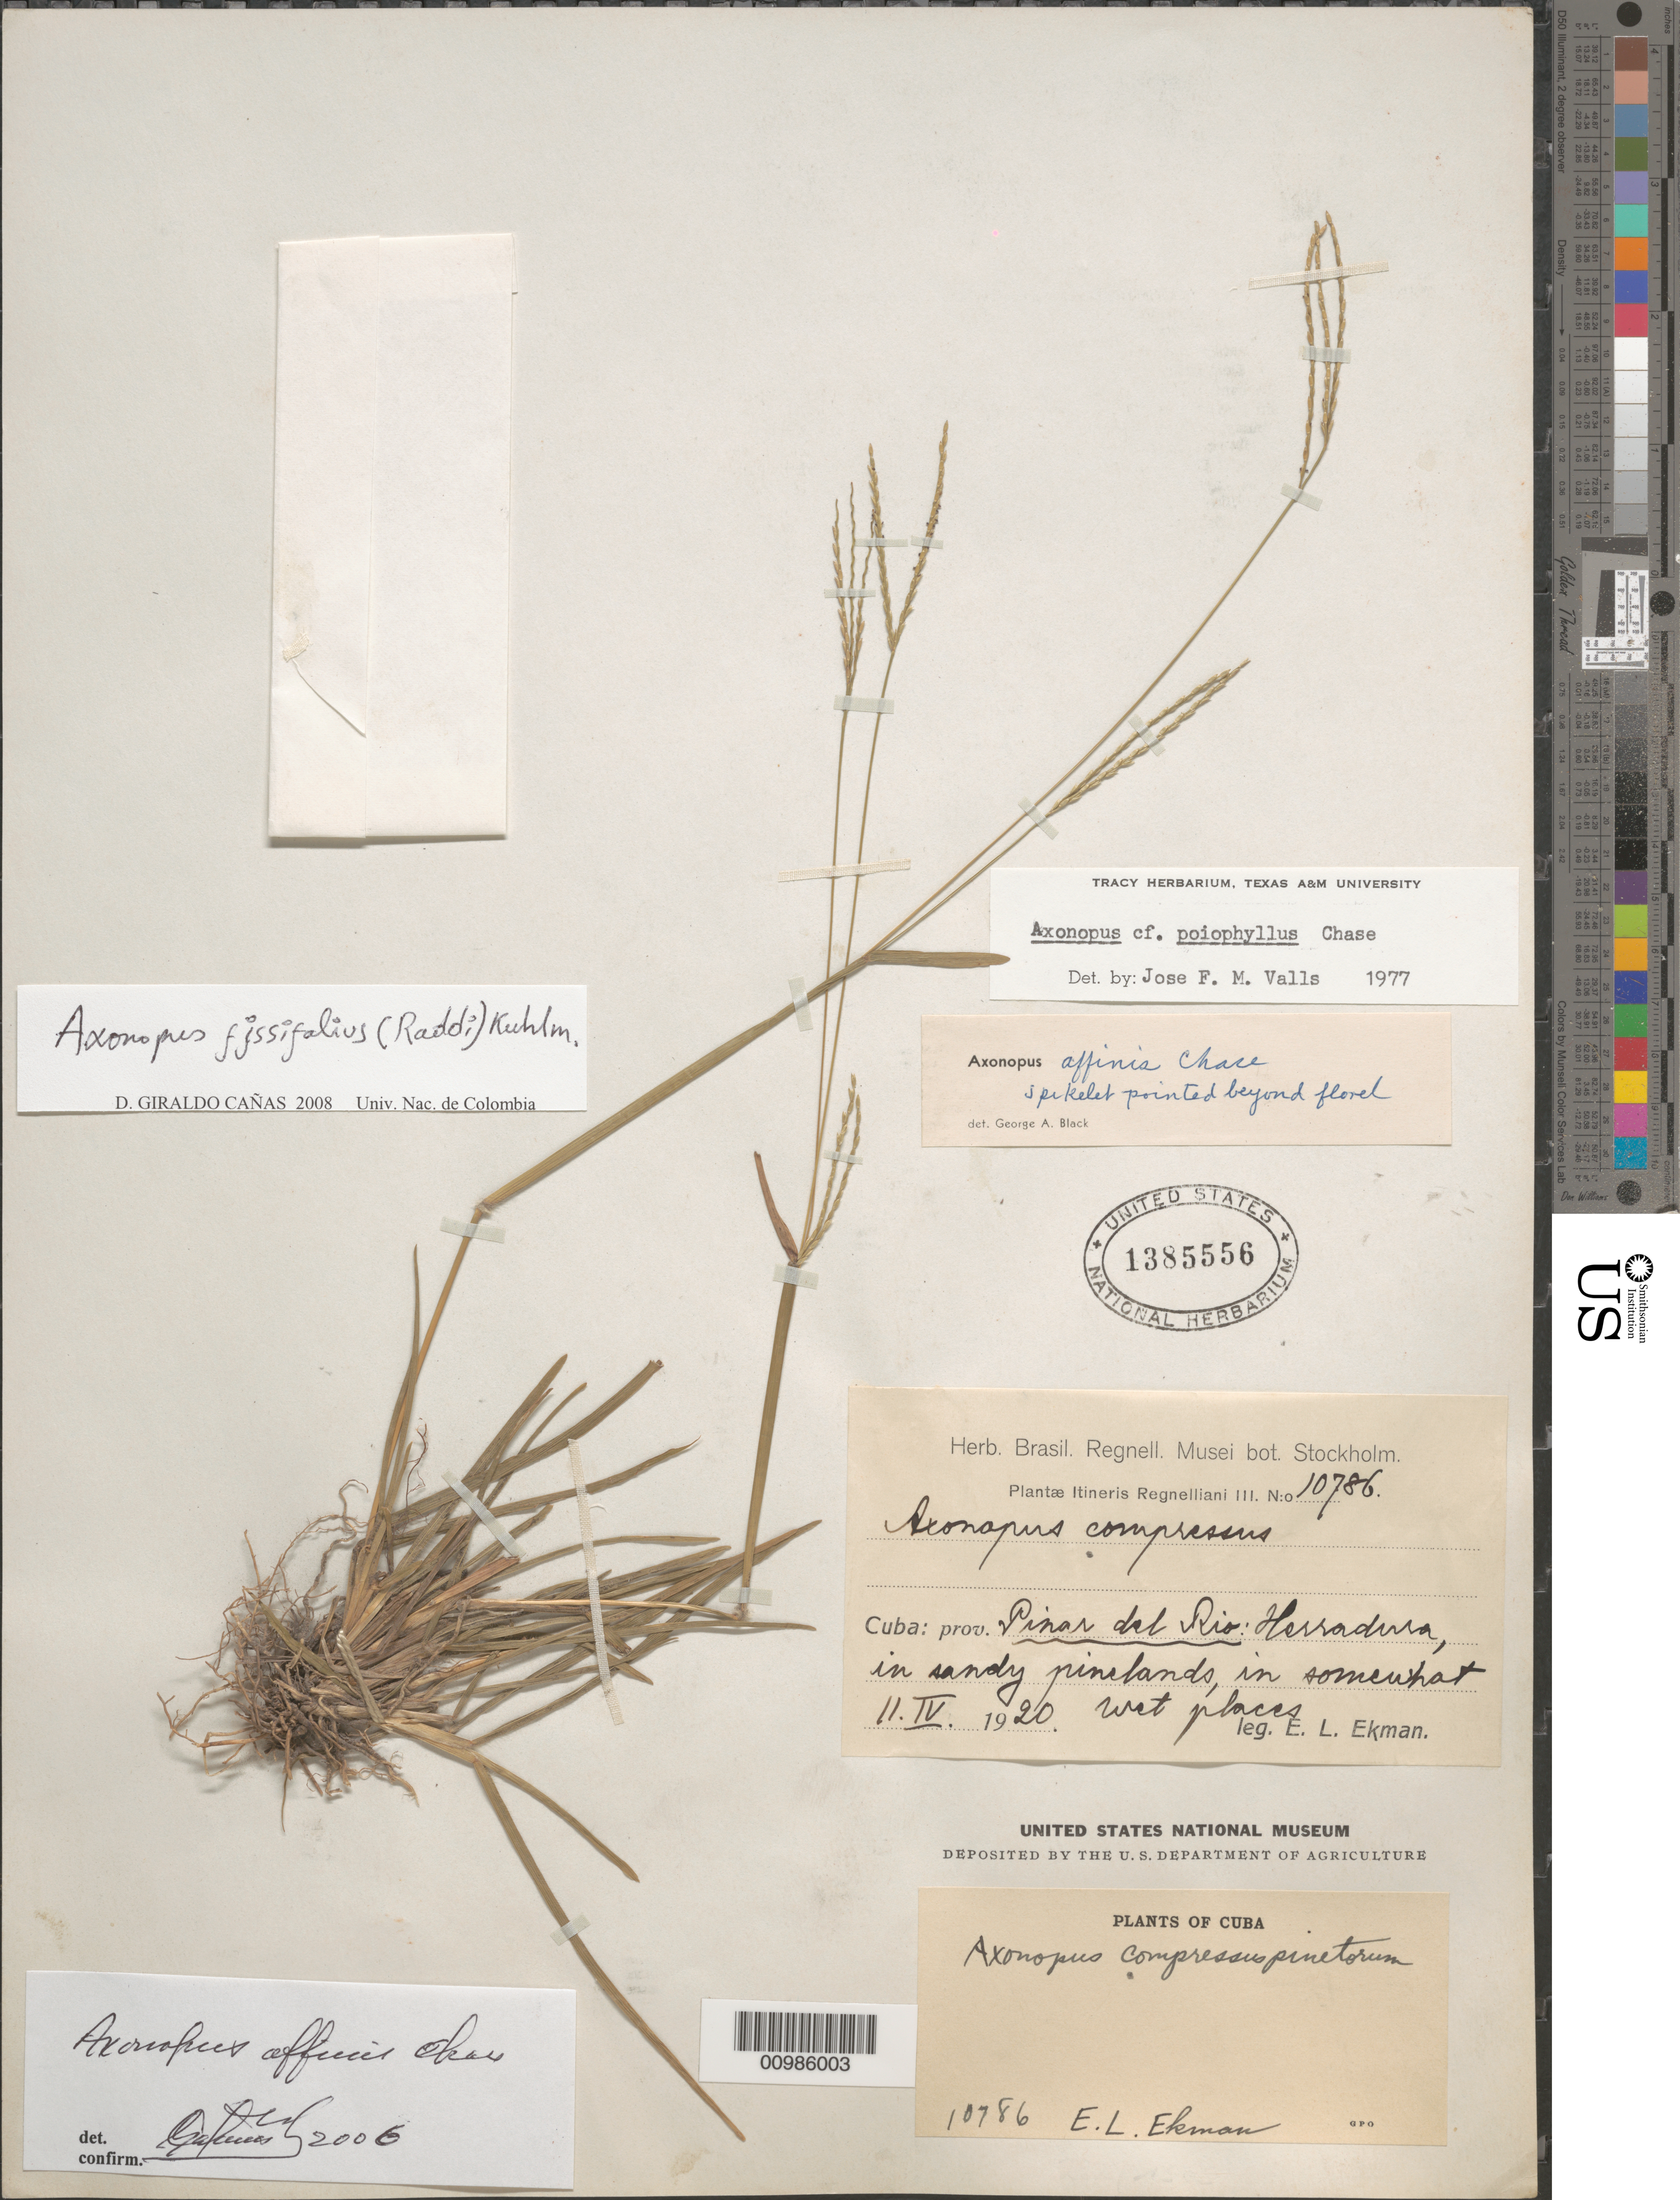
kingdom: Plantae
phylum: Tracheophyta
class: Liliopsida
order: Poales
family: Poaceae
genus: Axonopus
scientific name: Axonopus fissifolius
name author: (Raddi) Kuhlm.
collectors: E. L. Ekman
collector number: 10786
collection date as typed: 11 Apr 1920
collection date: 1920-04-11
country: Cuba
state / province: Pinar del Rio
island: Cuba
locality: Herradura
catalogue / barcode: US 1385556